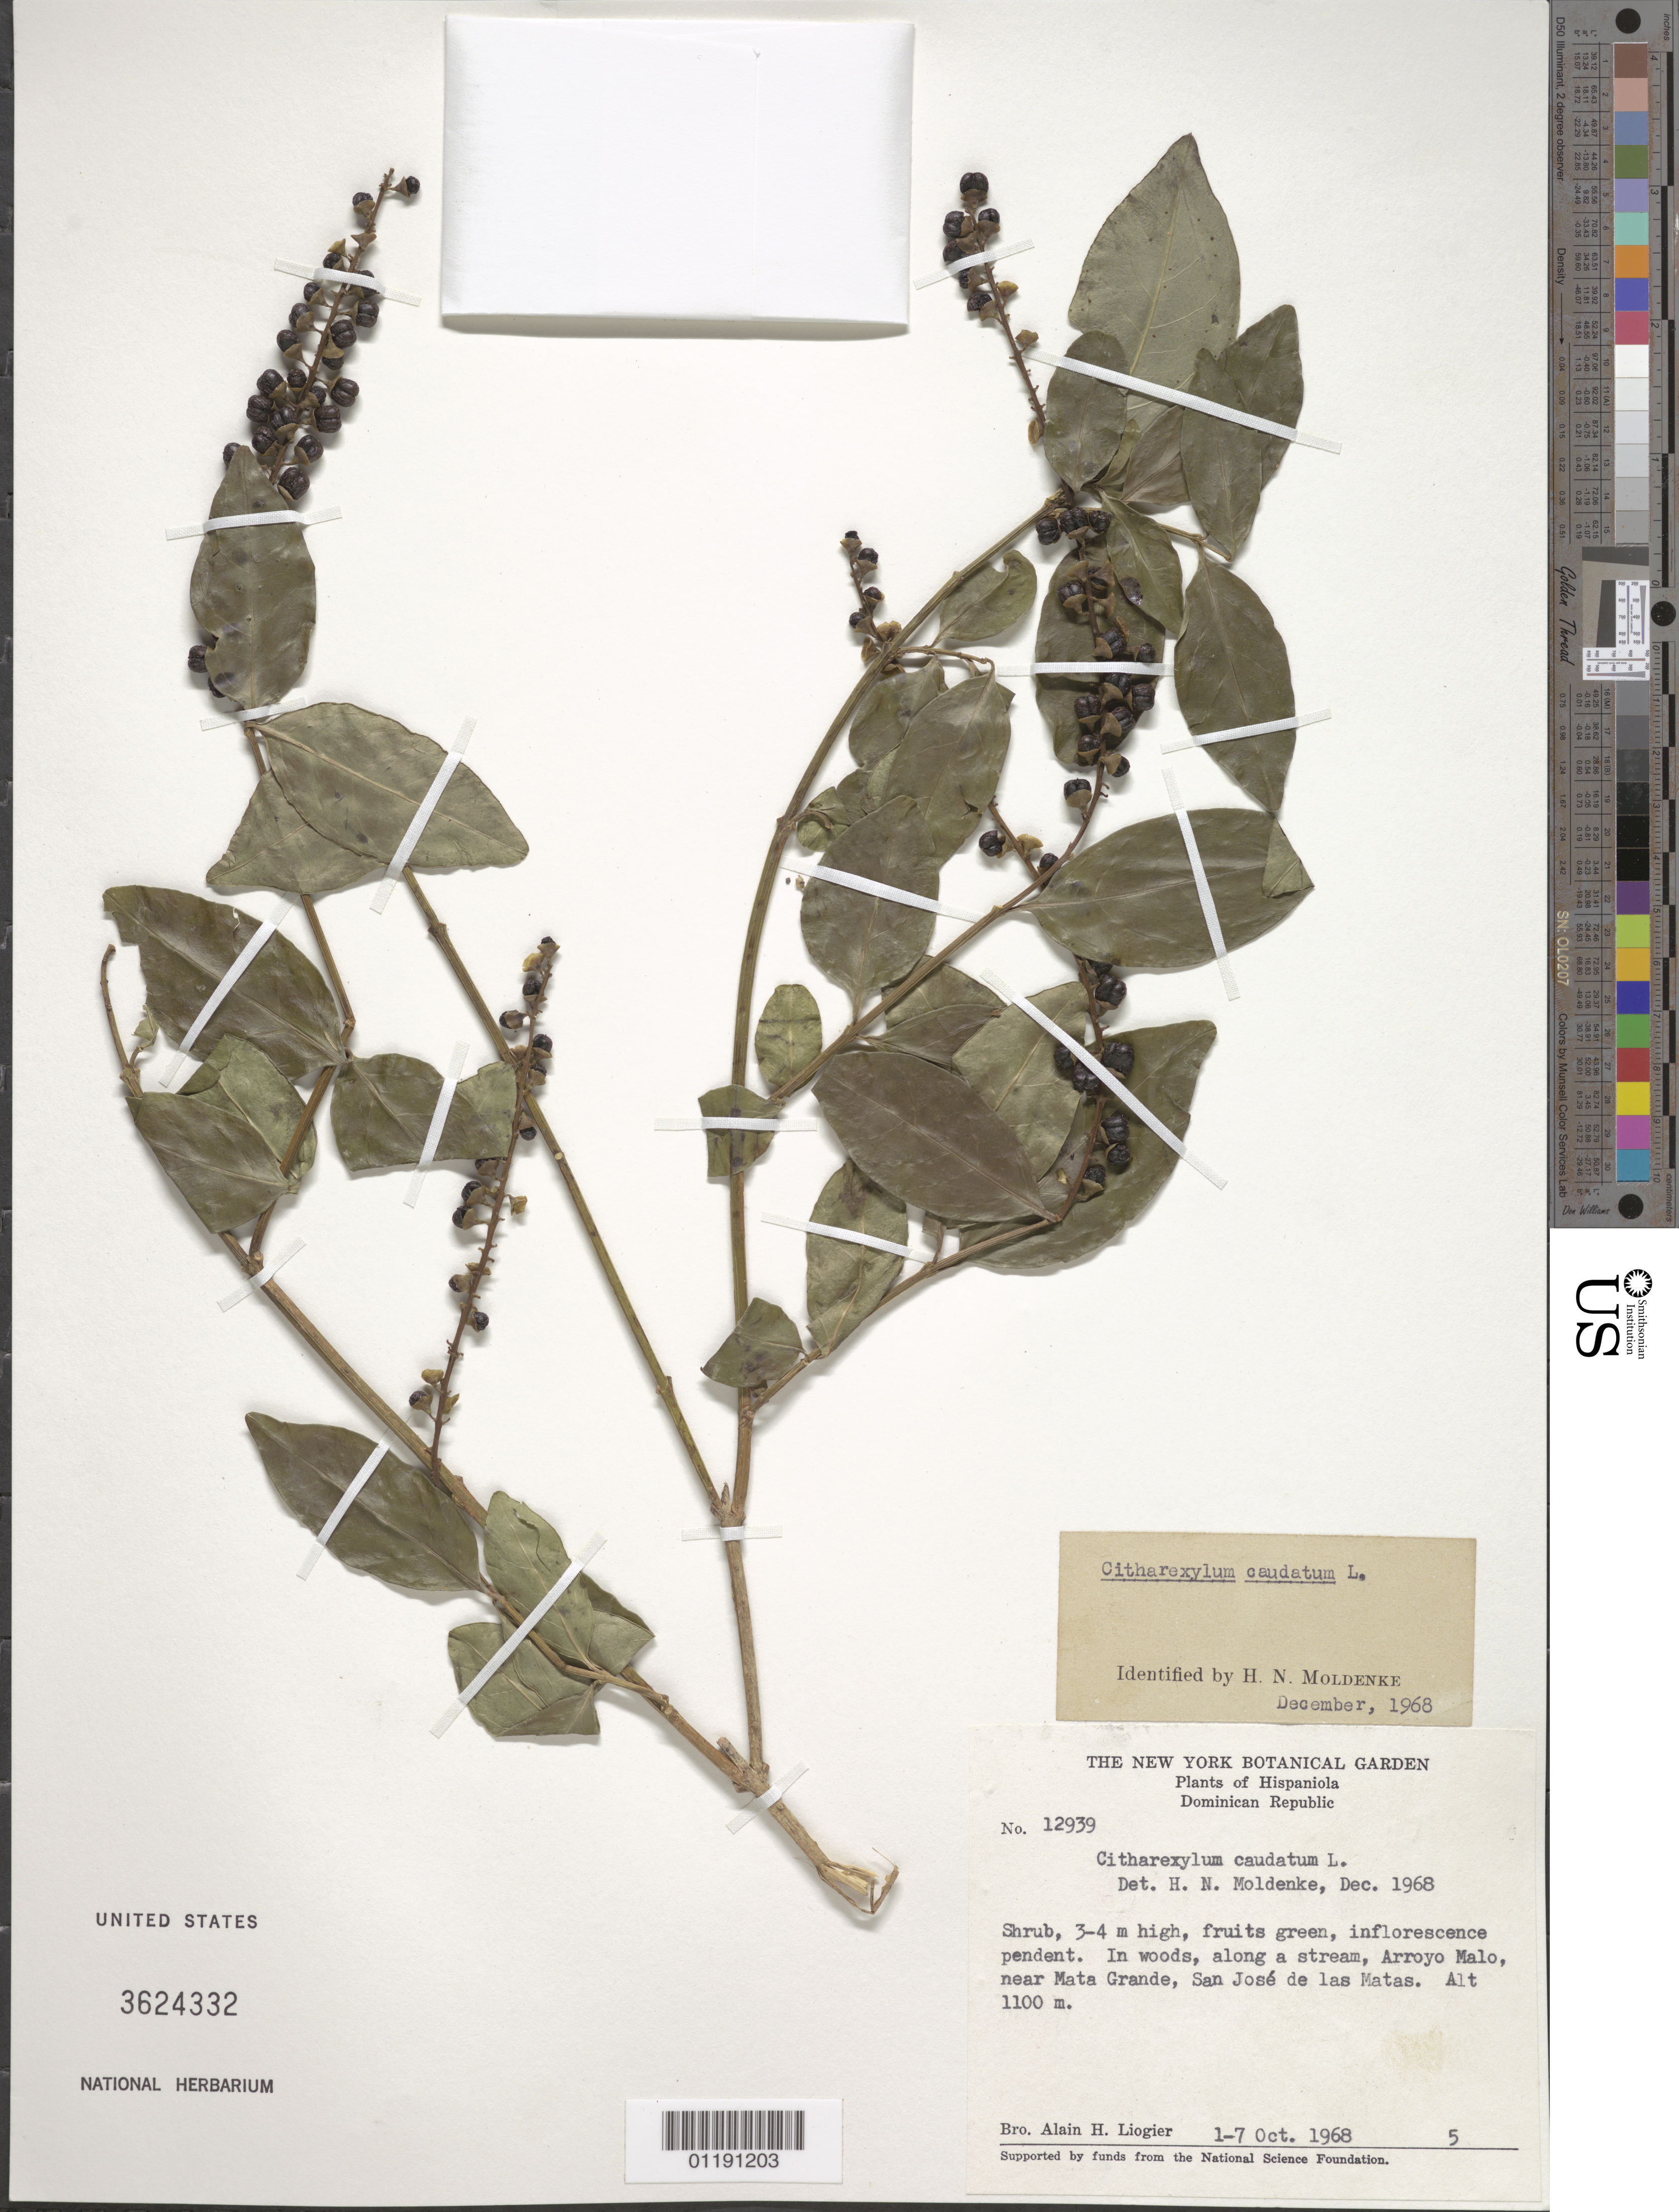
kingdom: Plantae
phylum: Tracheophyta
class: Magnoliopsida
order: Lamiales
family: Verbenaceae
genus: Citharexylum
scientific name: Citharexylum caudatum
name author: L.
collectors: A. H. Liogier et al.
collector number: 12939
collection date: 1968-10-01/1968-10-07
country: Dominican Republic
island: Hispaniola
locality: In woods, along a stream, Arroyo Malo, near Mat a Grande, San José de las Matas.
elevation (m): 1100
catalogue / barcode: US 3624332